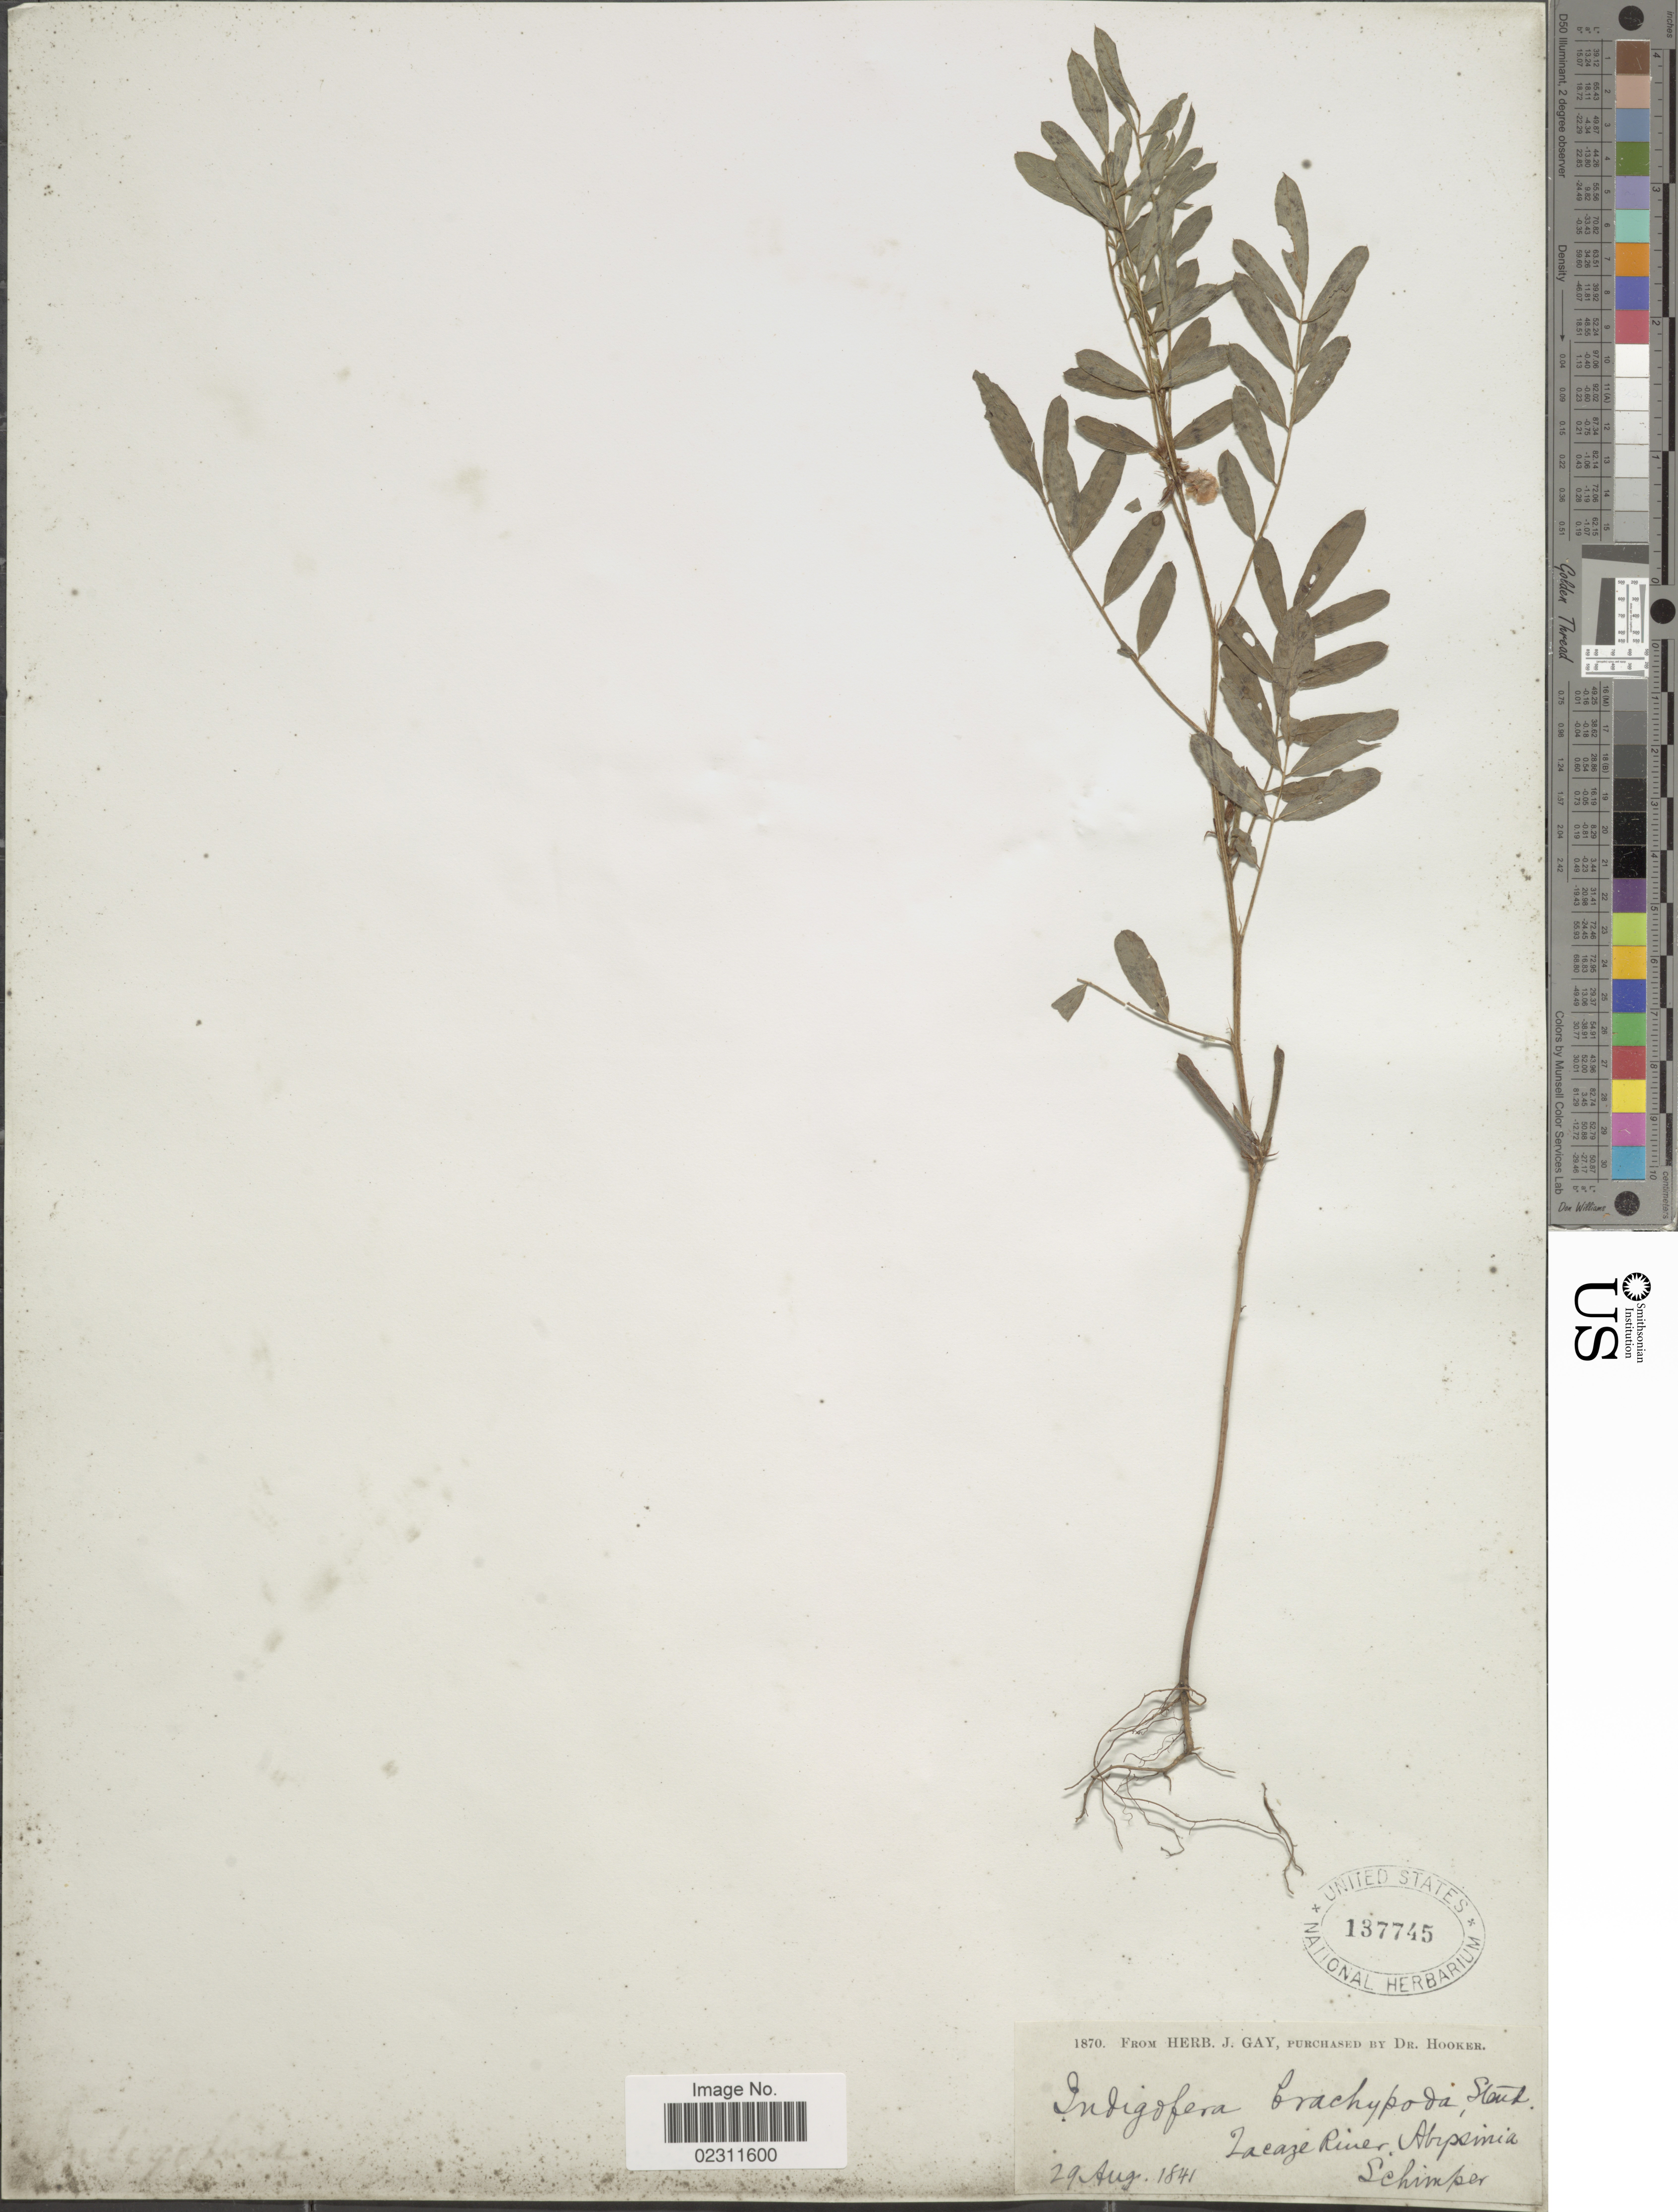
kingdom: Plantae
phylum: Tracheophyta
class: Magnoliopsida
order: Fabales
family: Fabaceae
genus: Indigofera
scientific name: Indigofera brachypoda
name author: Steud. ex A. Rich.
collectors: -. Schimper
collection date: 1841-08-29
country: Eritrea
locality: Zacaze [interpreted] River, Abyssinia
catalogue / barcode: US 137745